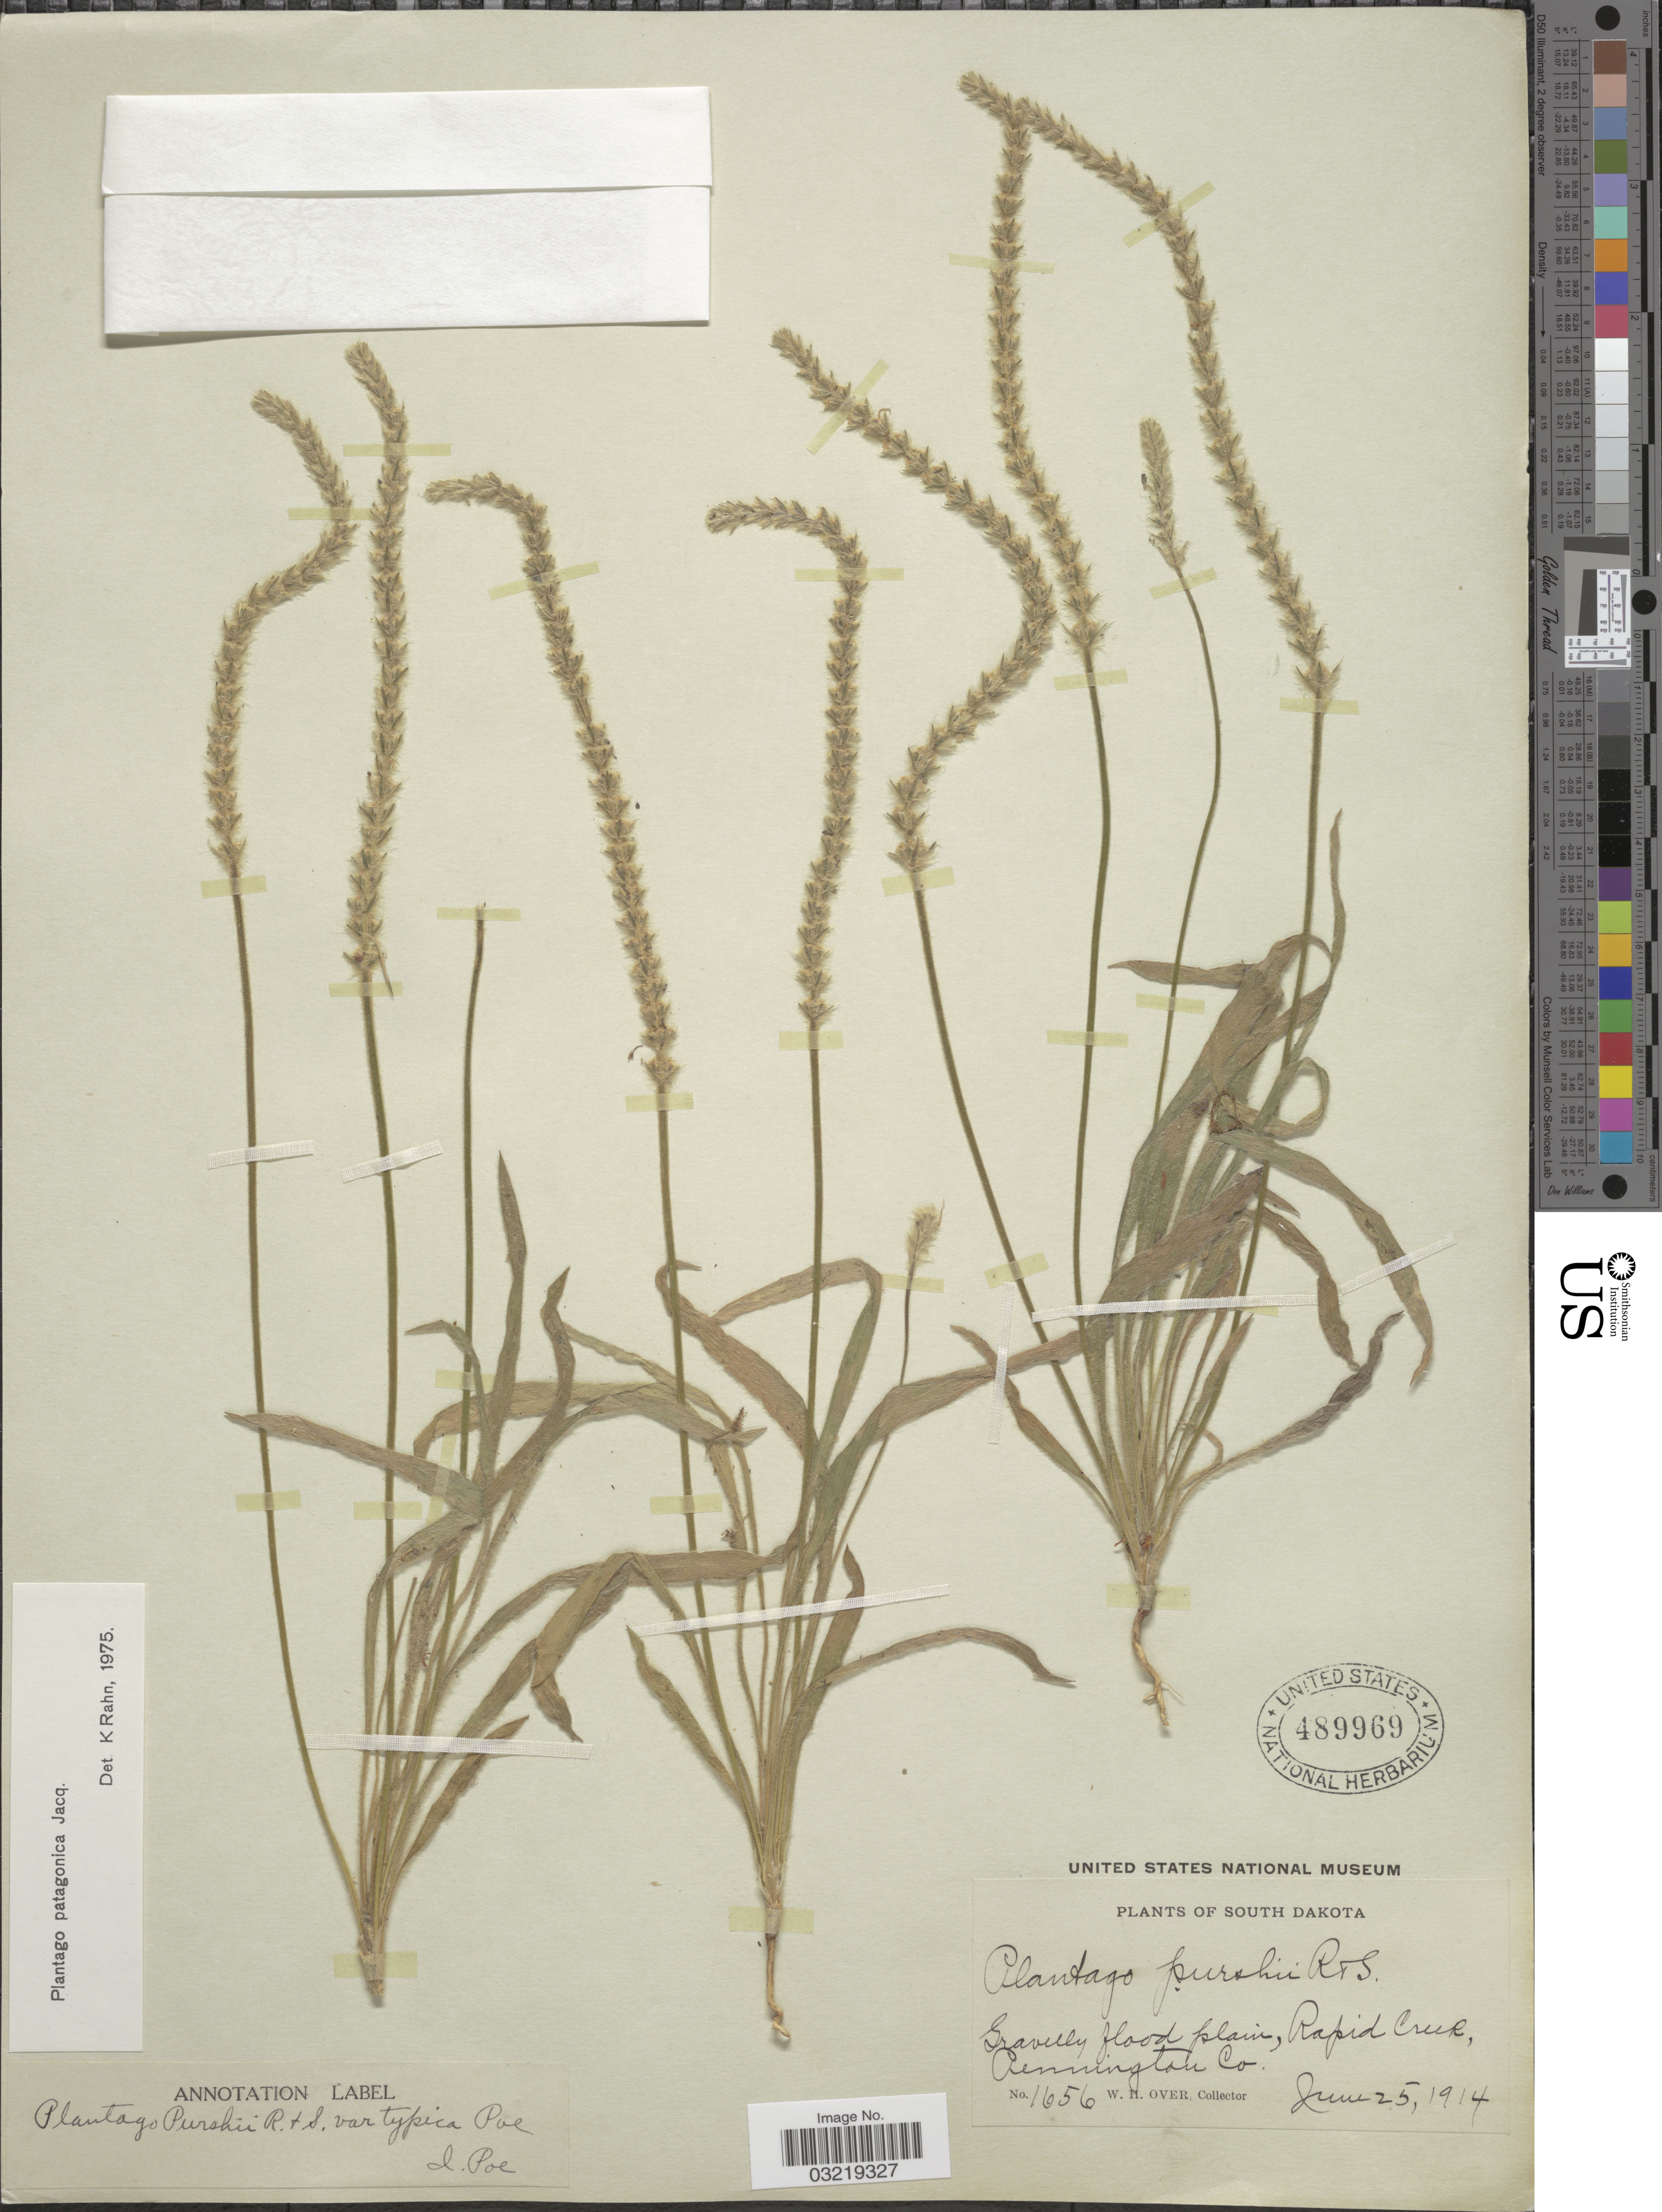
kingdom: Plantae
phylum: Tracheophyta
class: Magnoliopsida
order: Lamiales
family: Plantaginaceae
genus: Plantago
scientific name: Plantago patagonica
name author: Jacq.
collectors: W. Over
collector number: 1656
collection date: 1914-06-25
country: United States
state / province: South Dakota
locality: Rapid Creek, Pennington Co.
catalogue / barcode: US 489969